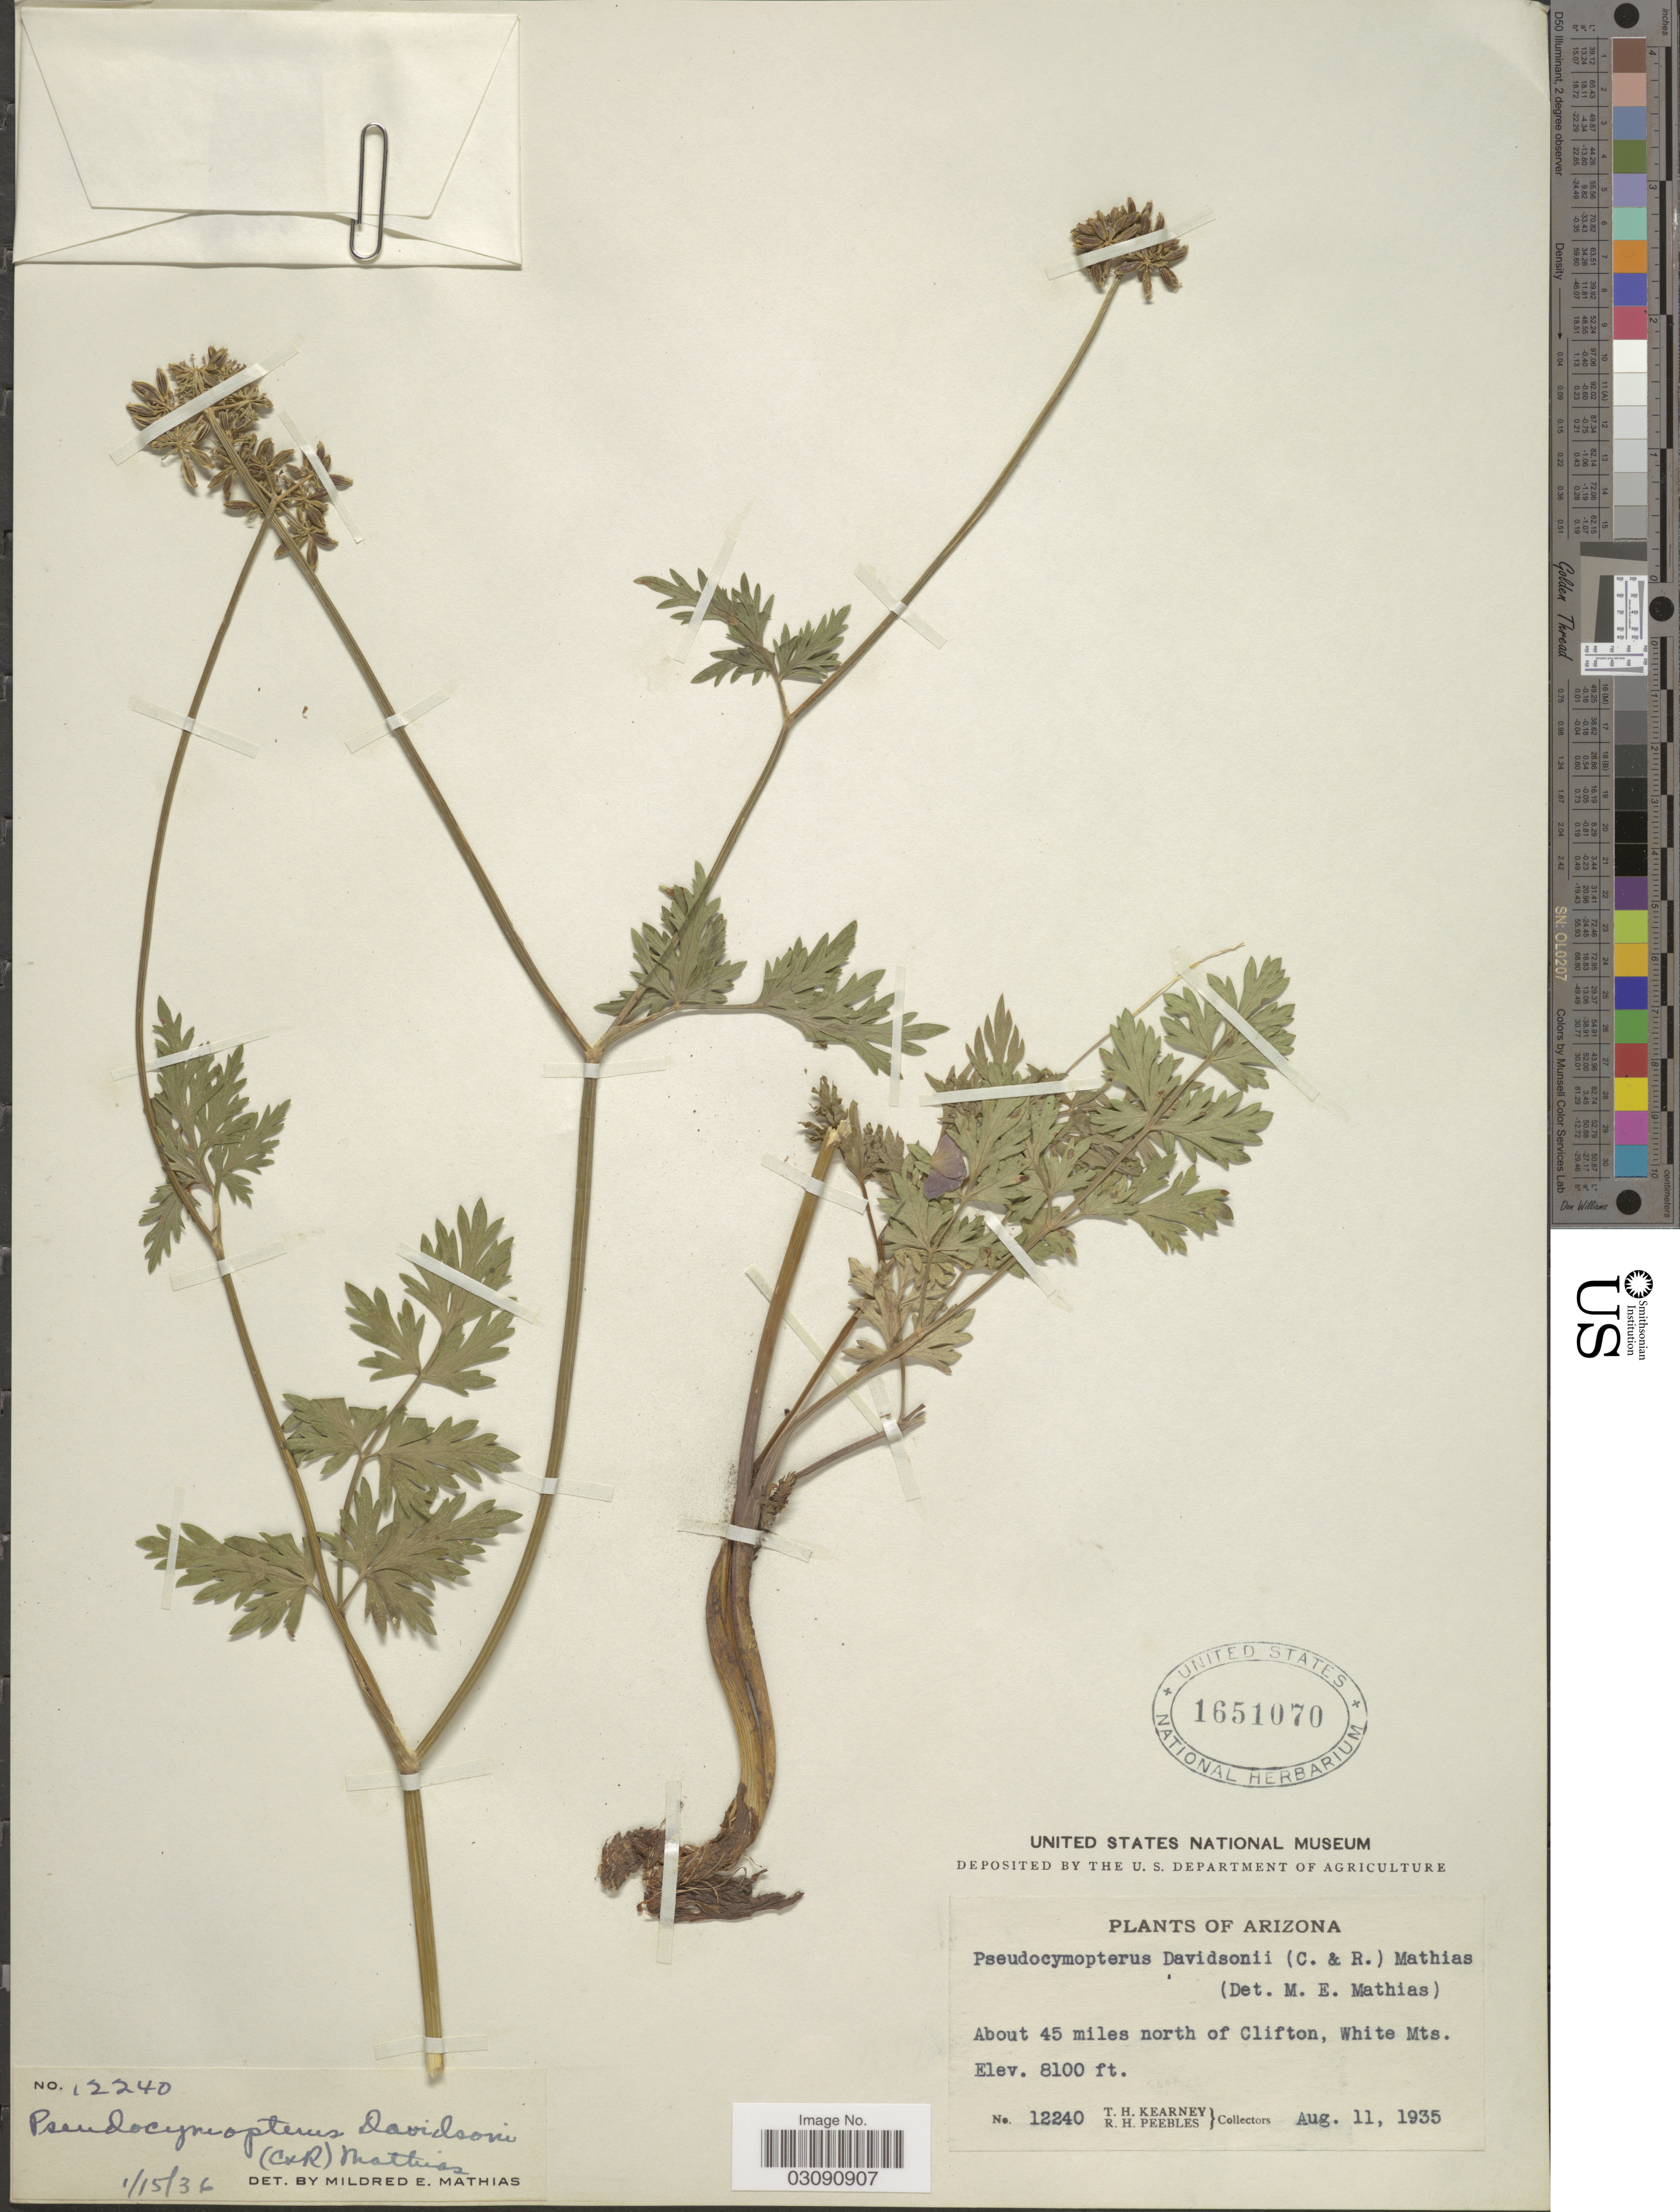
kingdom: Plantae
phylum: Tracheophyta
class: Magnoliopsida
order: Apiales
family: Apiaceae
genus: Pteryxia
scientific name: Pteryxia davidsonii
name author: (J.M. Coult. & Rose) Mathias & Constance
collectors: T. H. Kearney & R. H. Peebles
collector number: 12240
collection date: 1935-08-11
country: United States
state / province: Arizona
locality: About 45 miles north of Clifton, White Mts.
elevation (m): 2469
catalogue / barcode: US 1651070